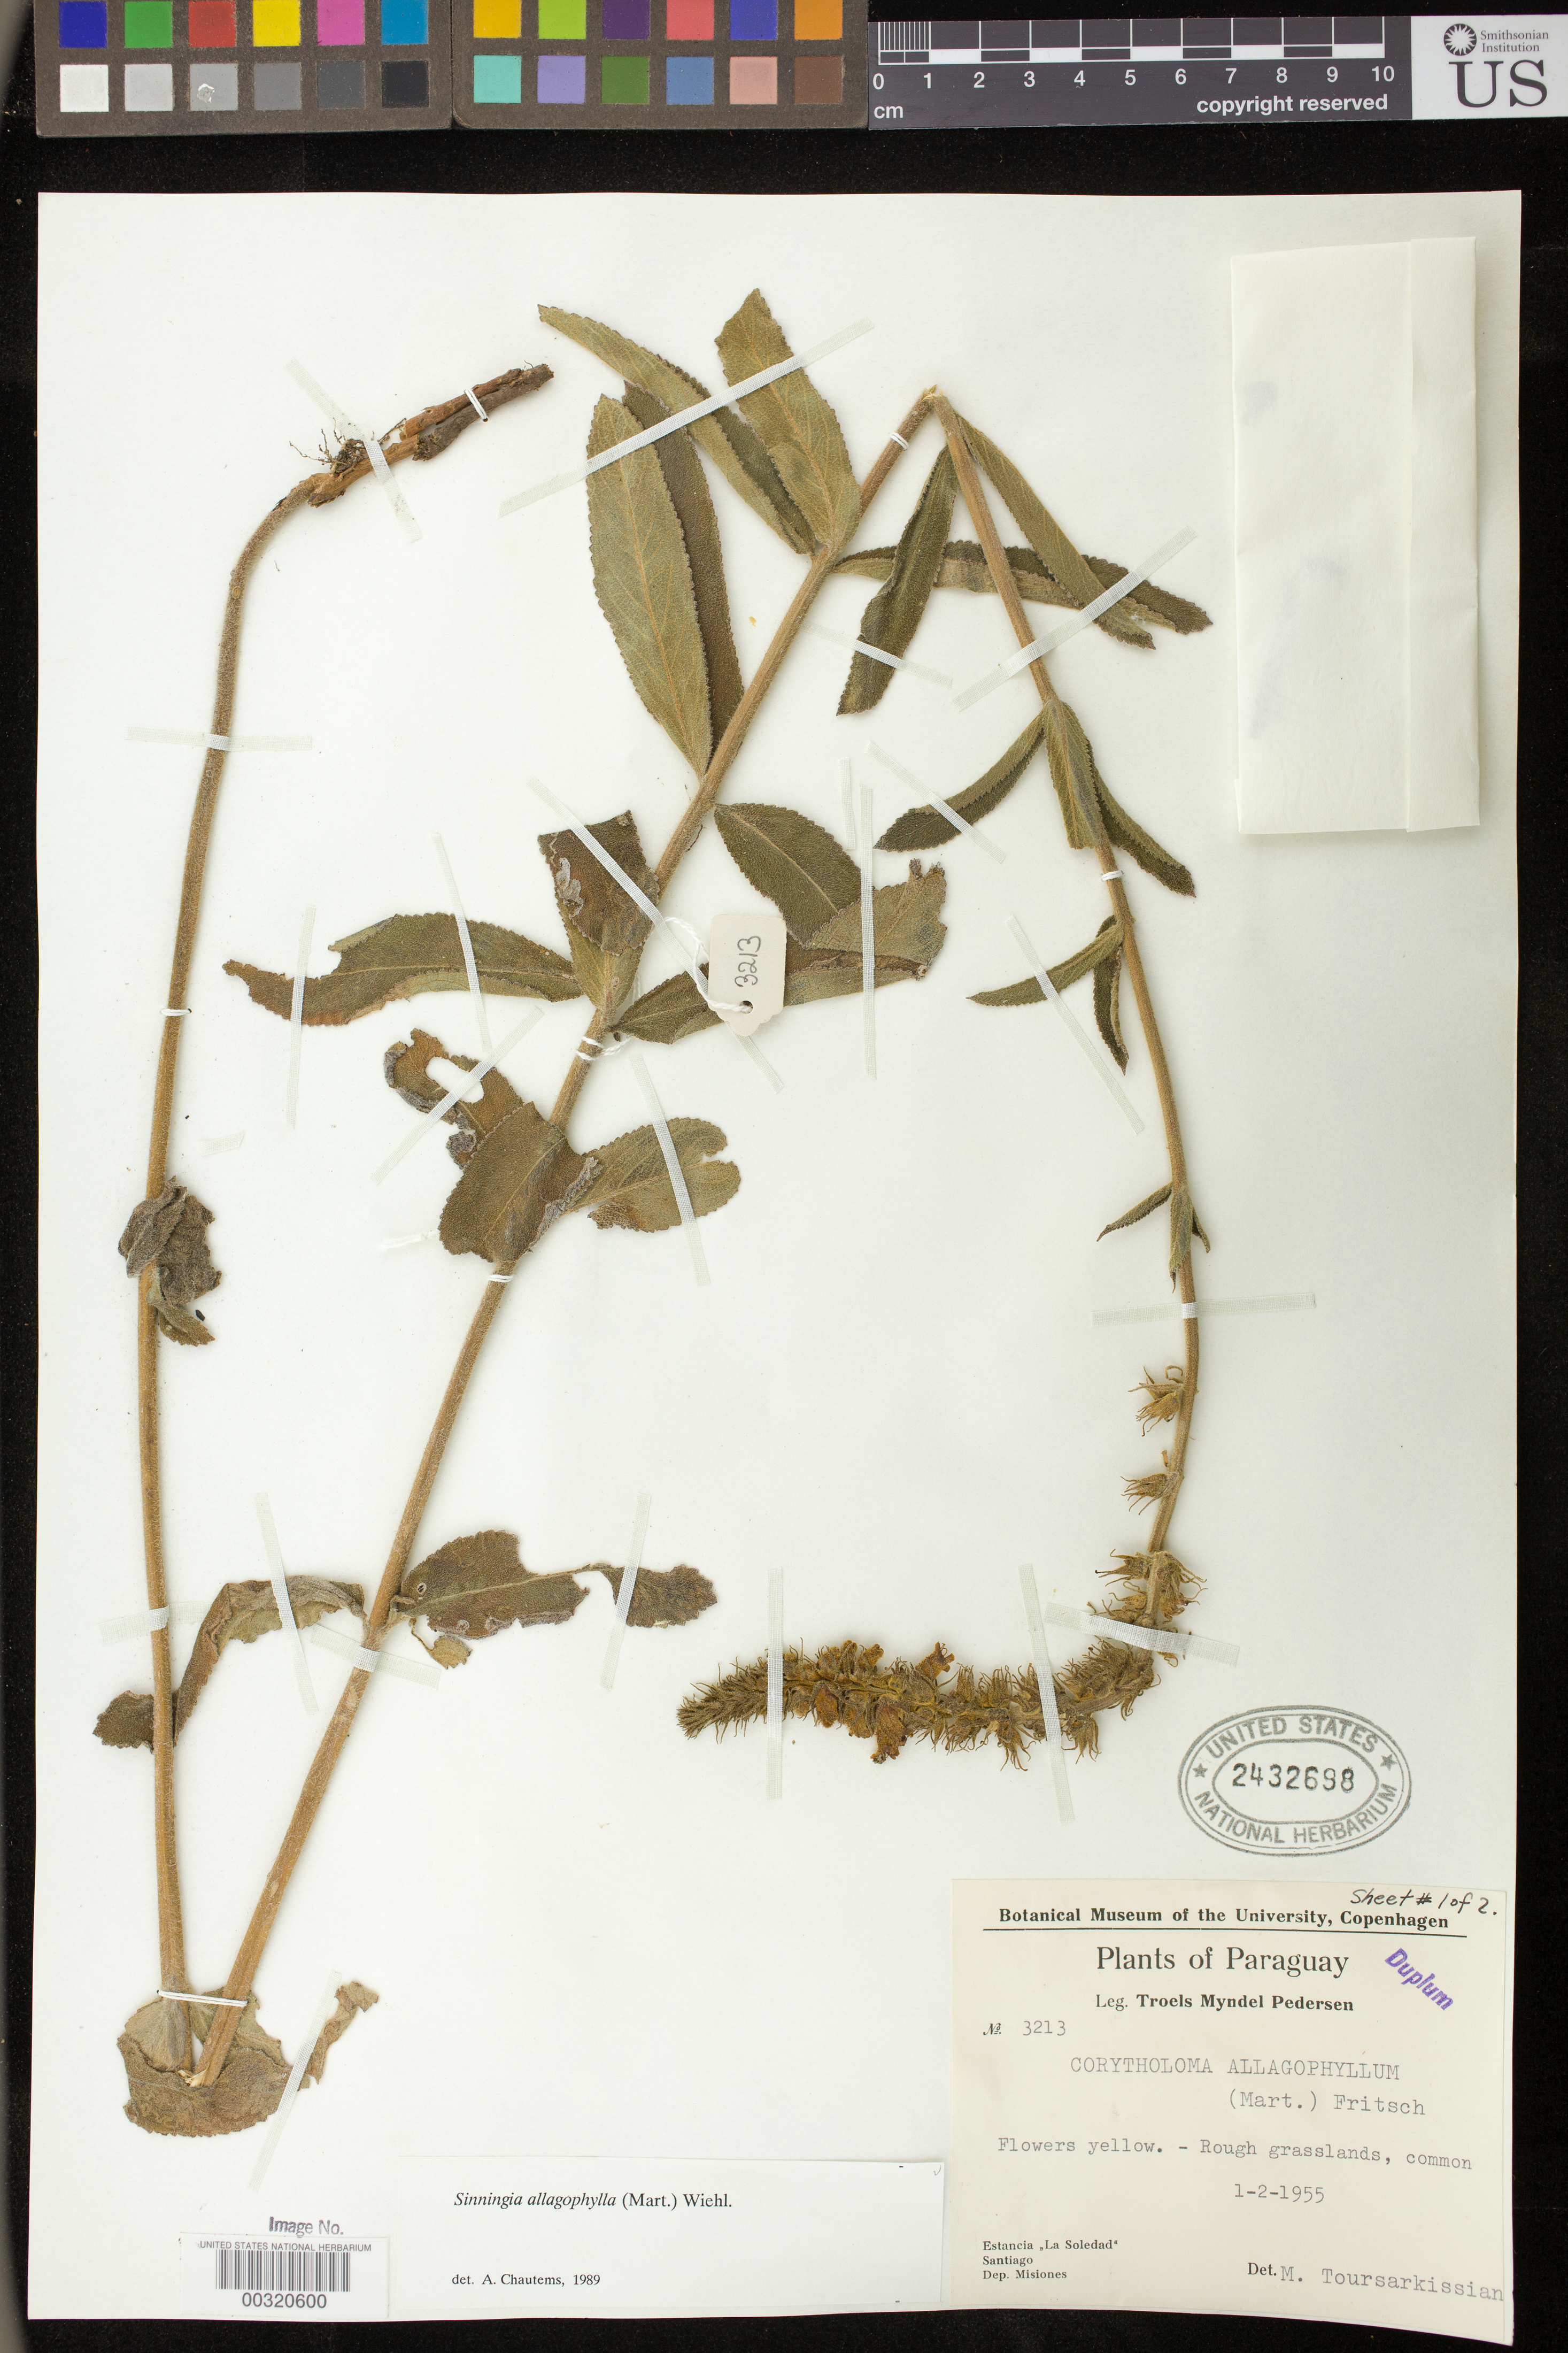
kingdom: Plantae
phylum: Tracheophyta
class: Magnoliopsida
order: Lamiales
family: Gesneriaceae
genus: Sinningia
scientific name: Sinningia allagophylla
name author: (Mart.) Wiehler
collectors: T. M. Pedersen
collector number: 3213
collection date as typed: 01 Feb 1955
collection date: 1955-02-01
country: Paraguay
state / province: Misiones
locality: Estancia "La Soledad", Santiago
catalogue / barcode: US 2432698